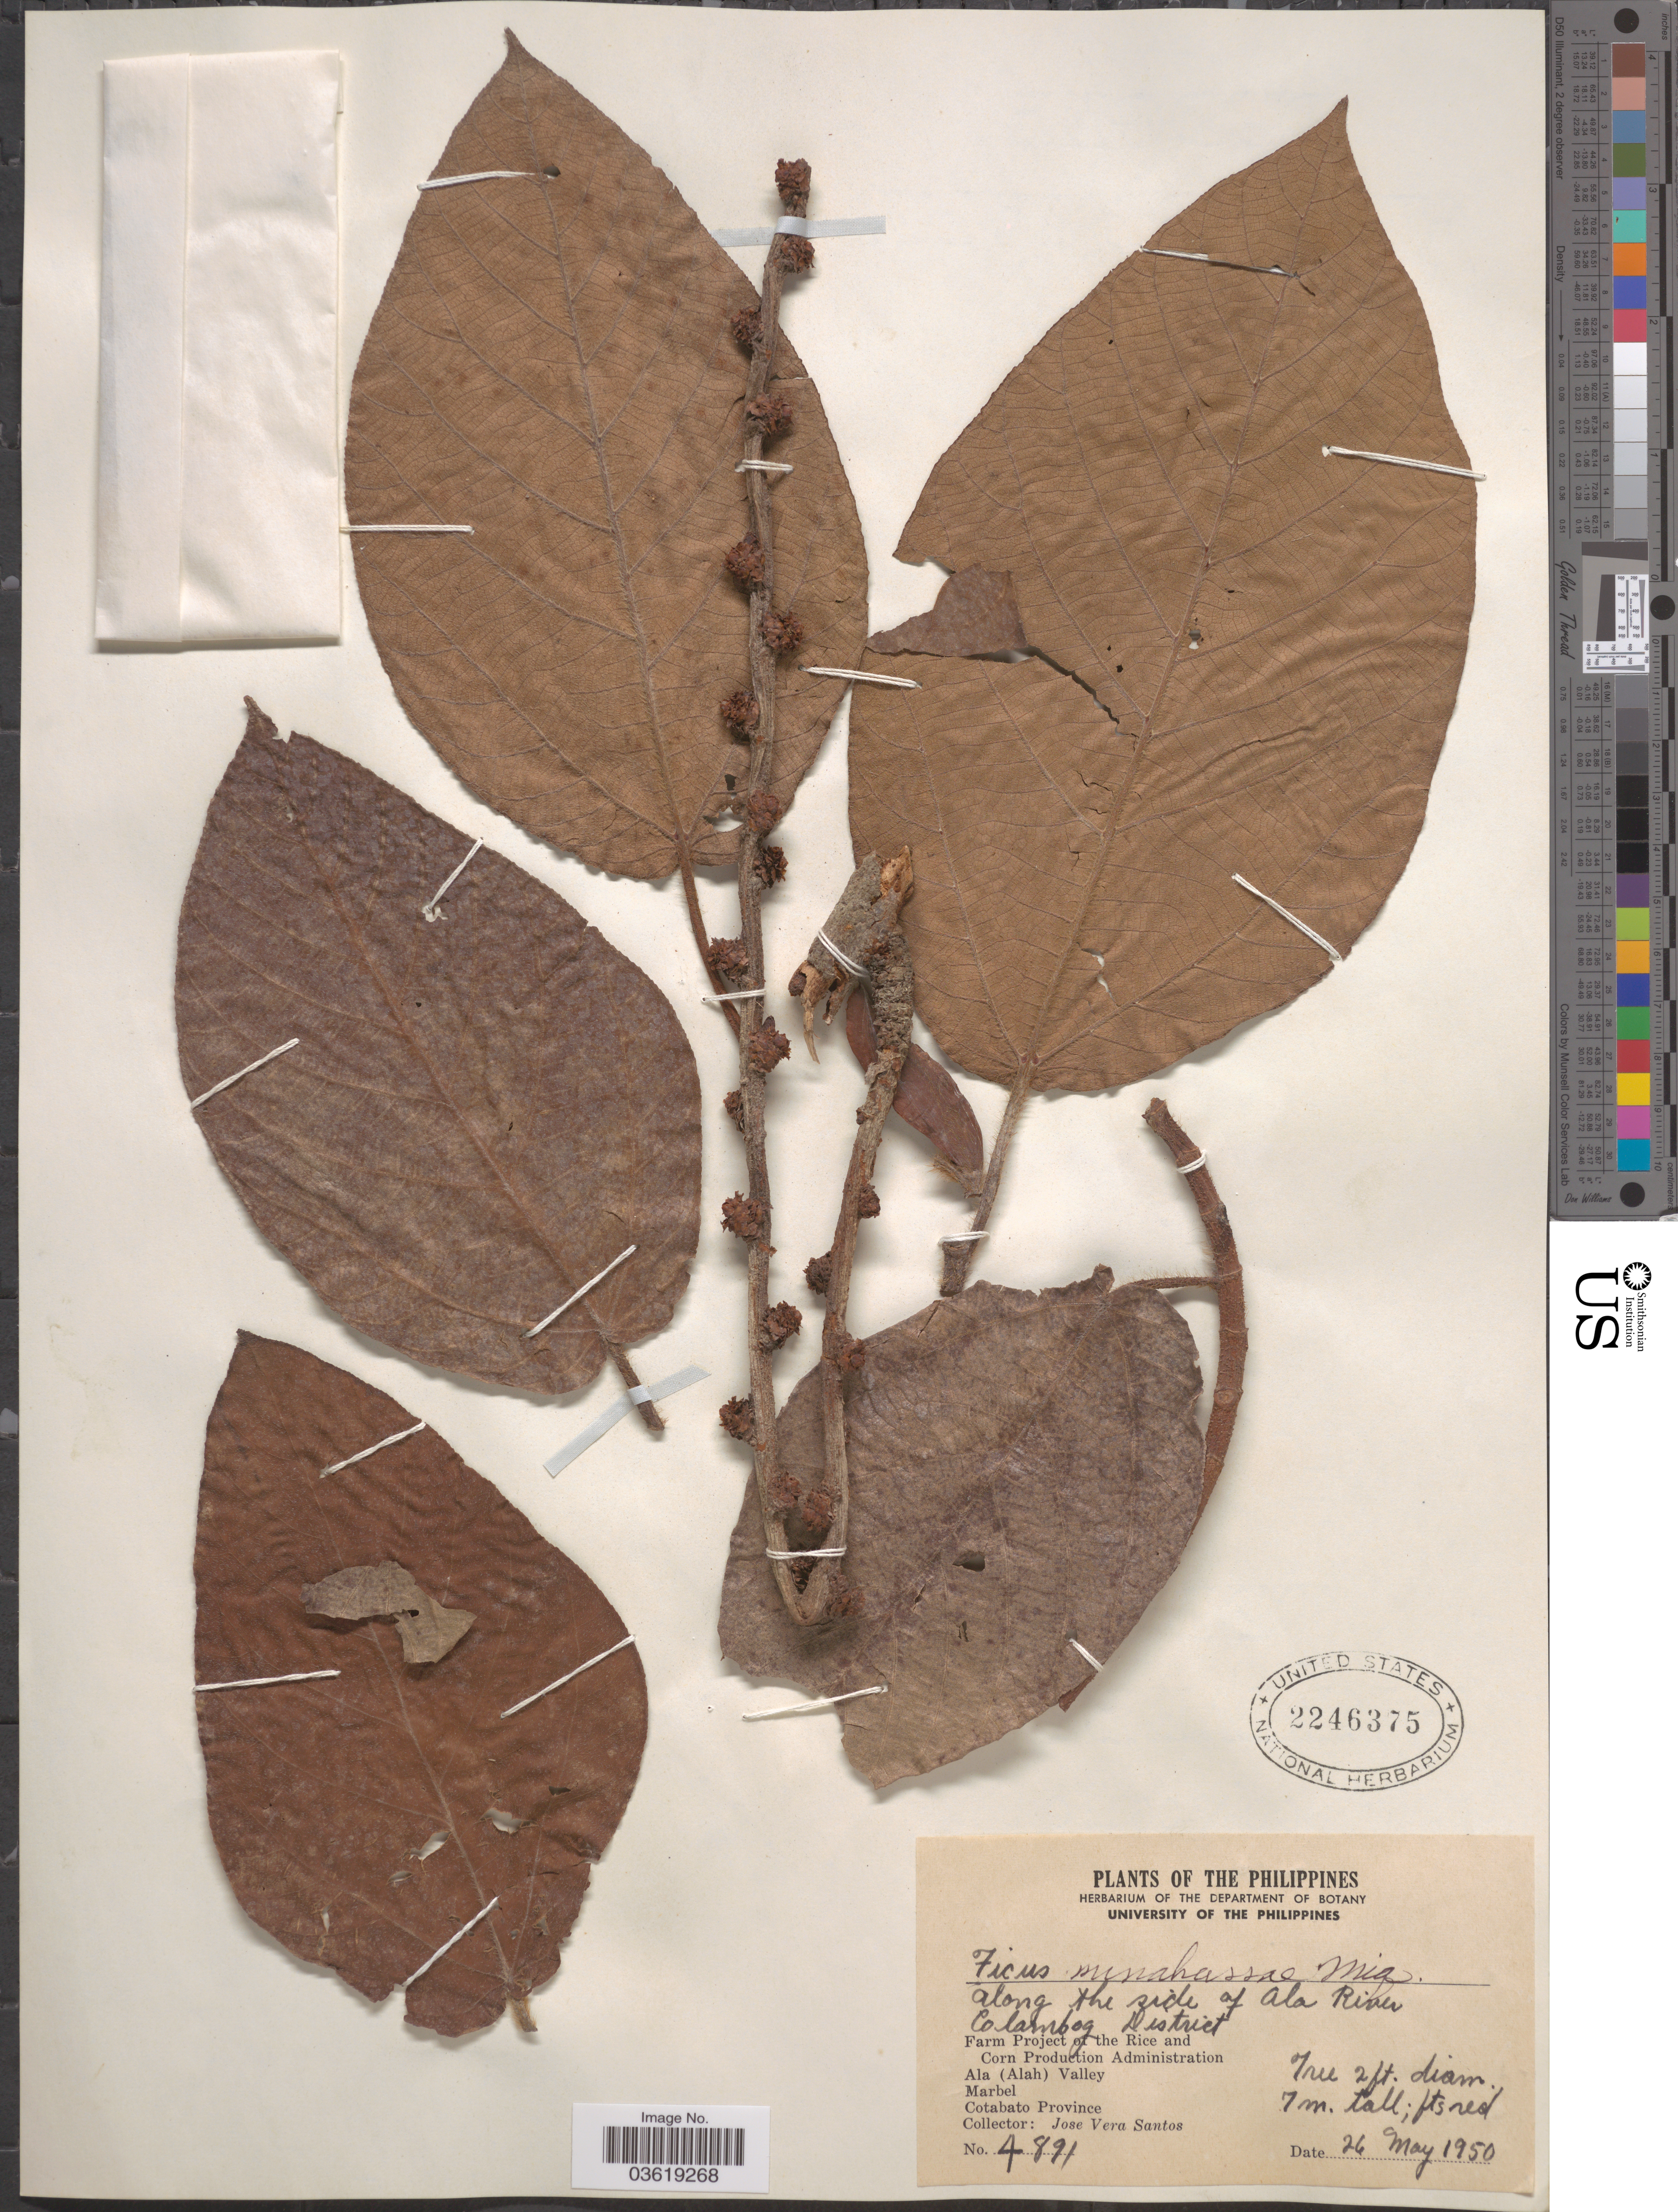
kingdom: Plantae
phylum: Tracheophyta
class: Magnoliopsida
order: Rosales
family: Moraceae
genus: Ficus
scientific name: Ficus minahassae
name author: Miq.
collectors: J. V. Santos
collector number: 4891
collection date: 1950-05-26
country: Philippines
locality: Along the side of Ala River, Colambog District. Farm Project of the Rice and Corn Production Administration. Ala (Alah) Valley. Marbel. Cotabato Province.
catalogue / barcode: US 2246375